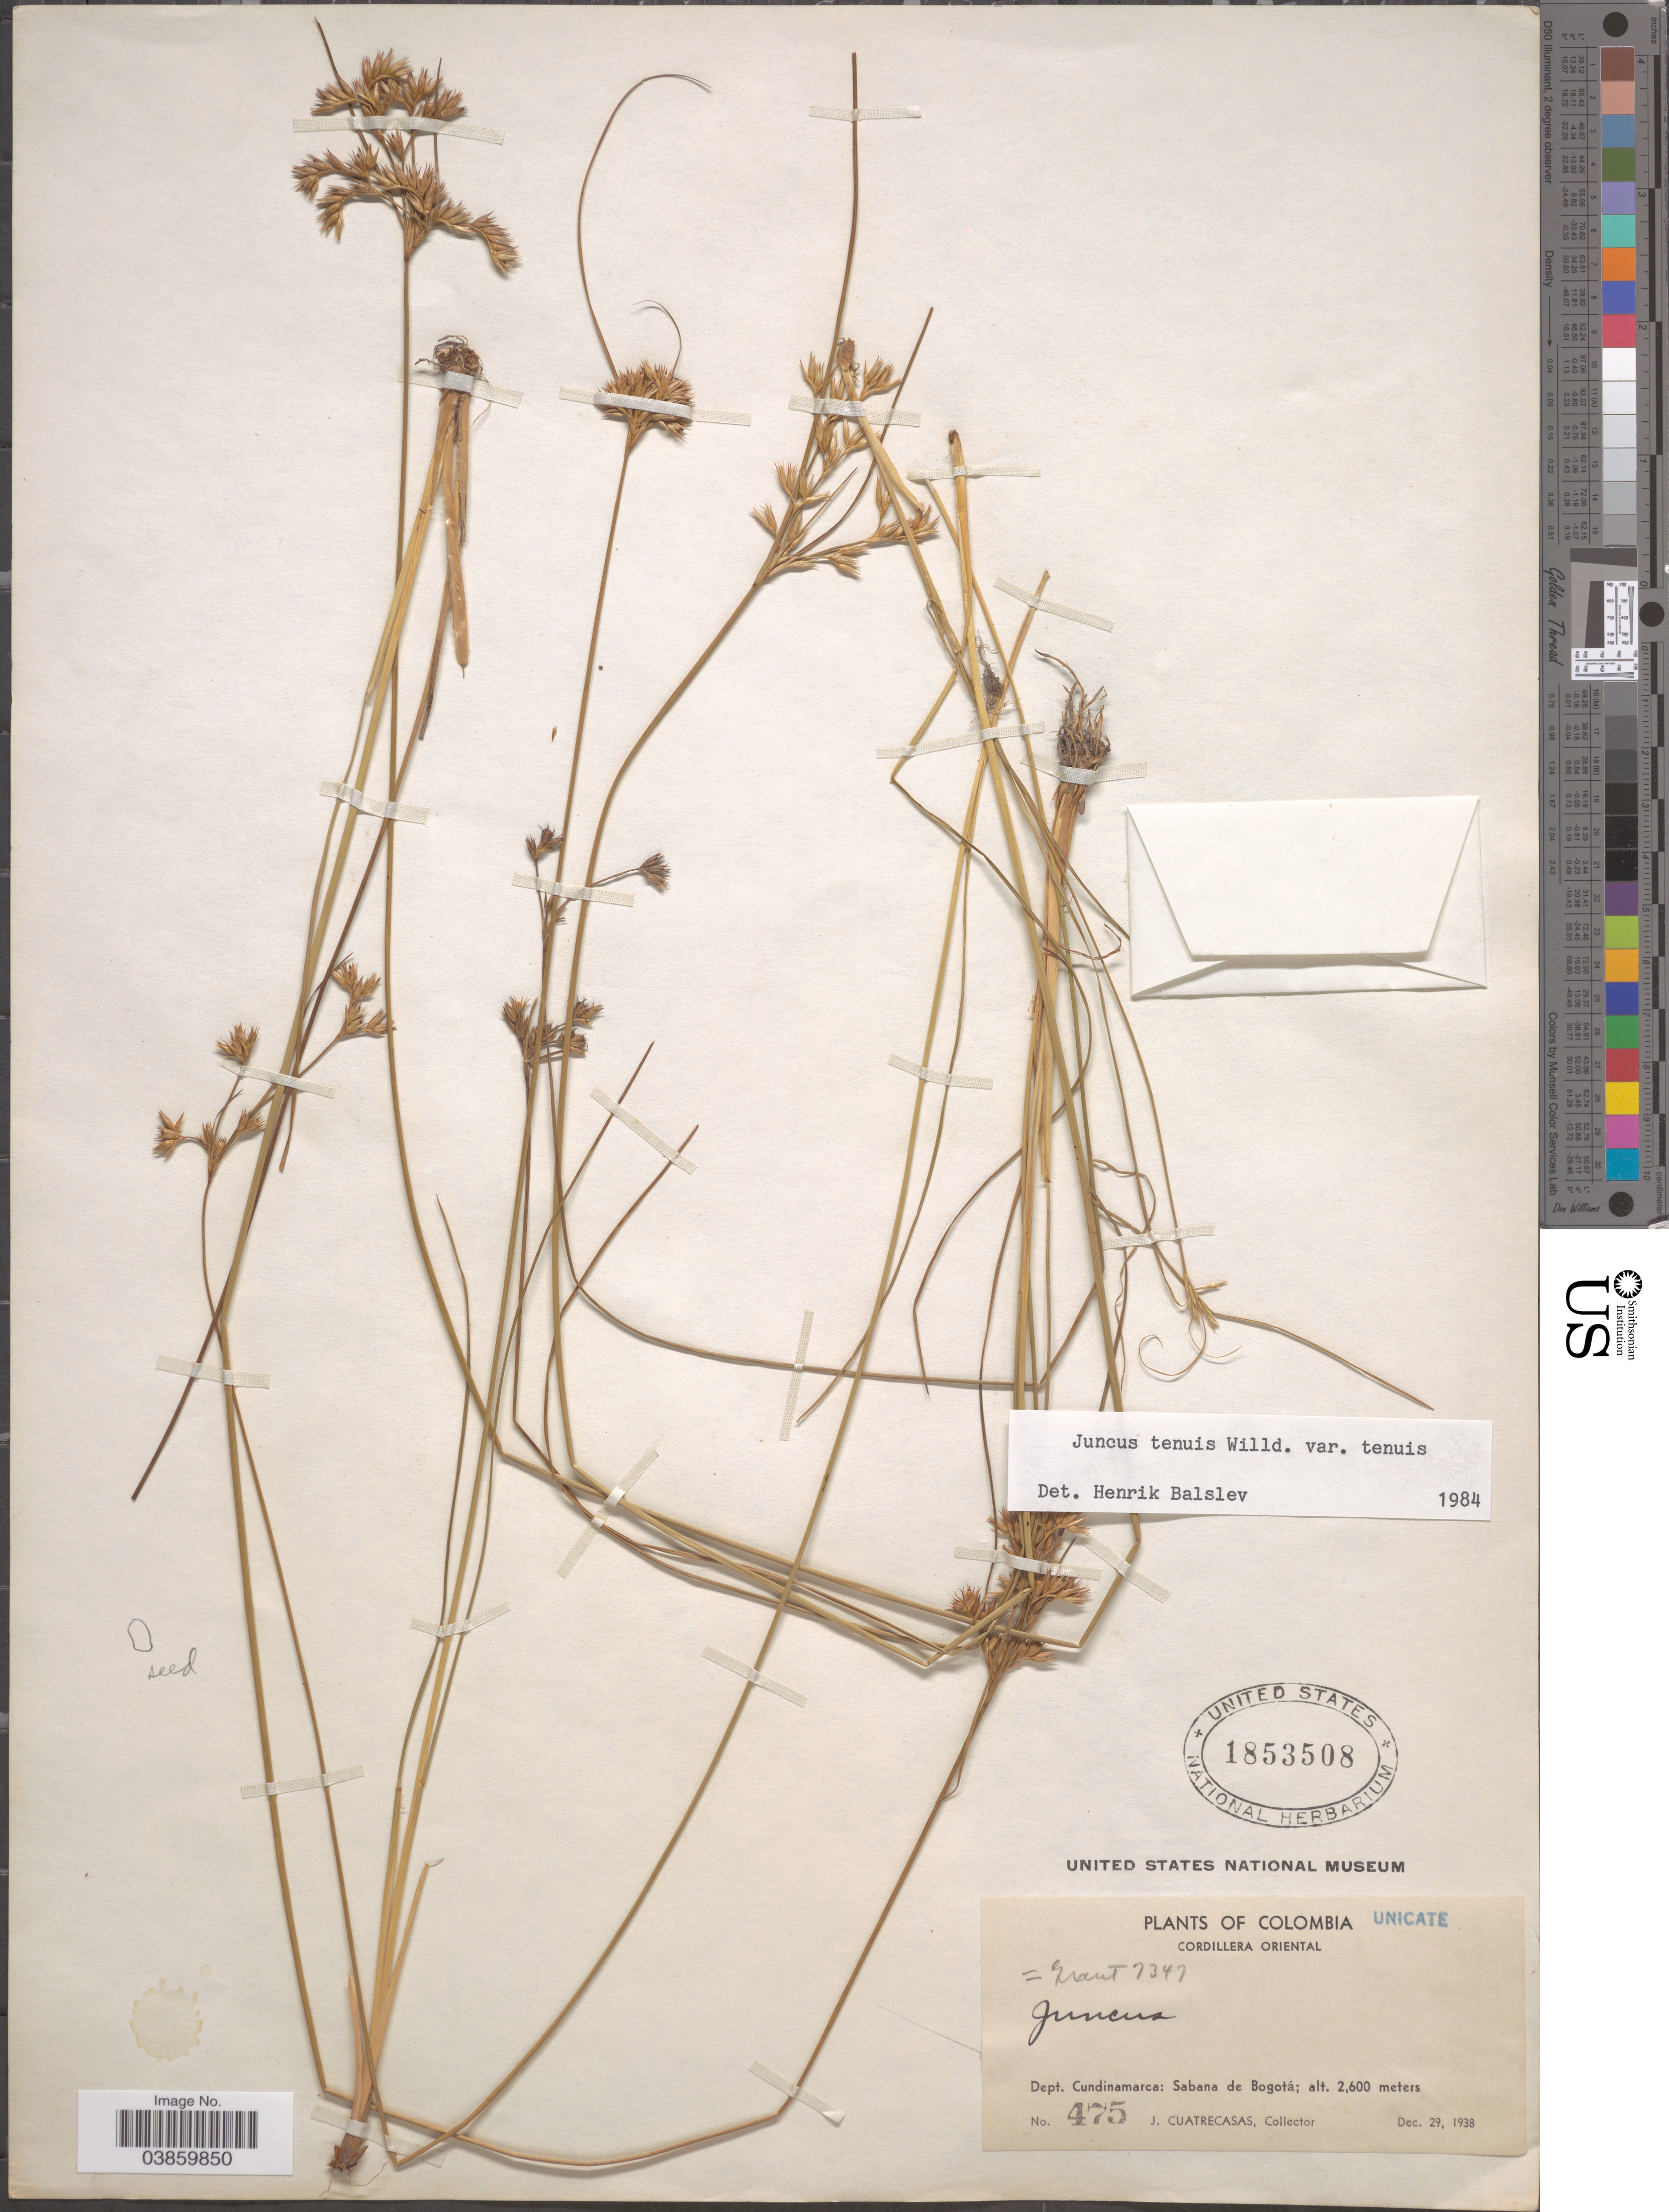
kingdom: Plantae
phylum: Tracheophyta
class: Liliopsida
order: Poales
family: Juncaceae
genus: Juncus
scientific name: Juncus tenuis var. tenuis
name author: Willd.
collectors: J. Cuatrecasas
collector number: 475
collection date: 1938-12-29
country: Colombia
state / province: Cundinamarca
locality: Cordillera Oriental. Dept. Cundinamarca: Sabana de Bogotá.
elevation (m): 2600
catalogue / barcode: US 1853508